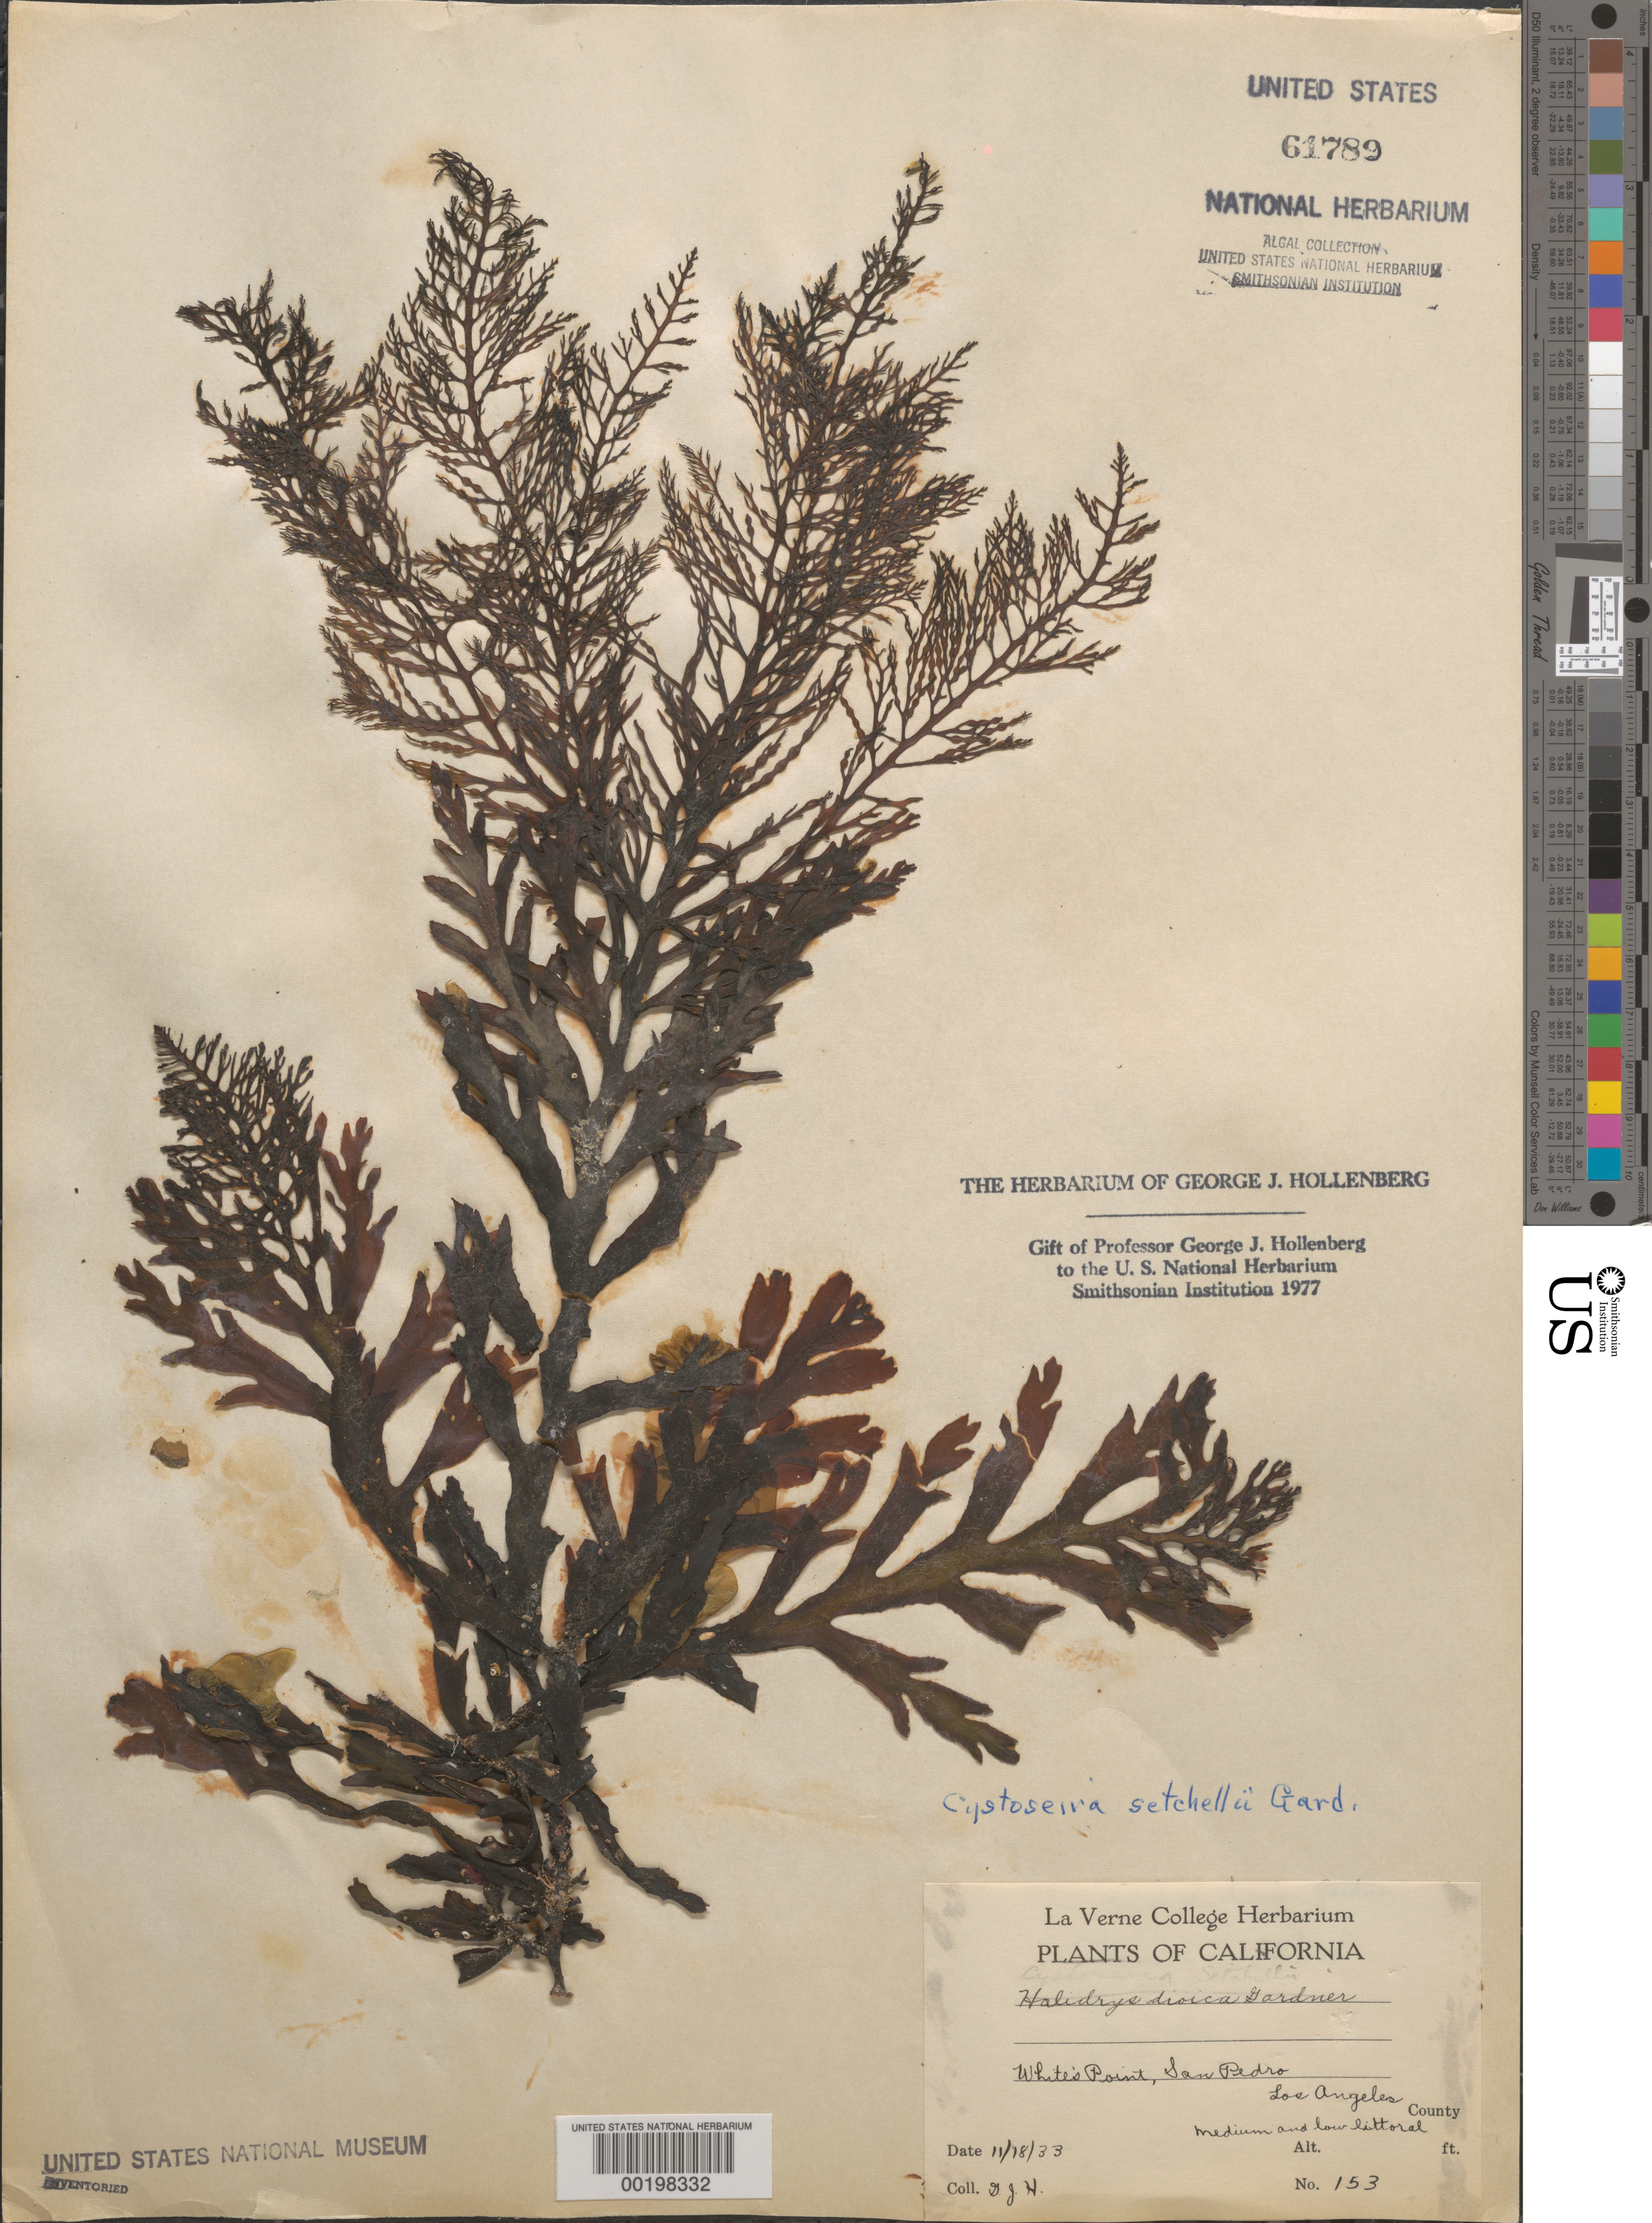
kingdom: Chromista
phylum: Ochrophyta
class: Phaeophyceae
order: Fucales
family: Sargassaceae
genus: Cystoseira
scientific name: Cystoseira setchellii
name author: N.L. Gardner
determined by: Hollenberg, George J.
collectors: G. Hollenberg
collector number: GJH 153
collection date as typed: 18 Nov 1933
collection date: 1933-11-18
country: United States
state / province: California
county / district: Los Angeles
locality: White's Point, San Pedro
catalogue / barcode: US 61789